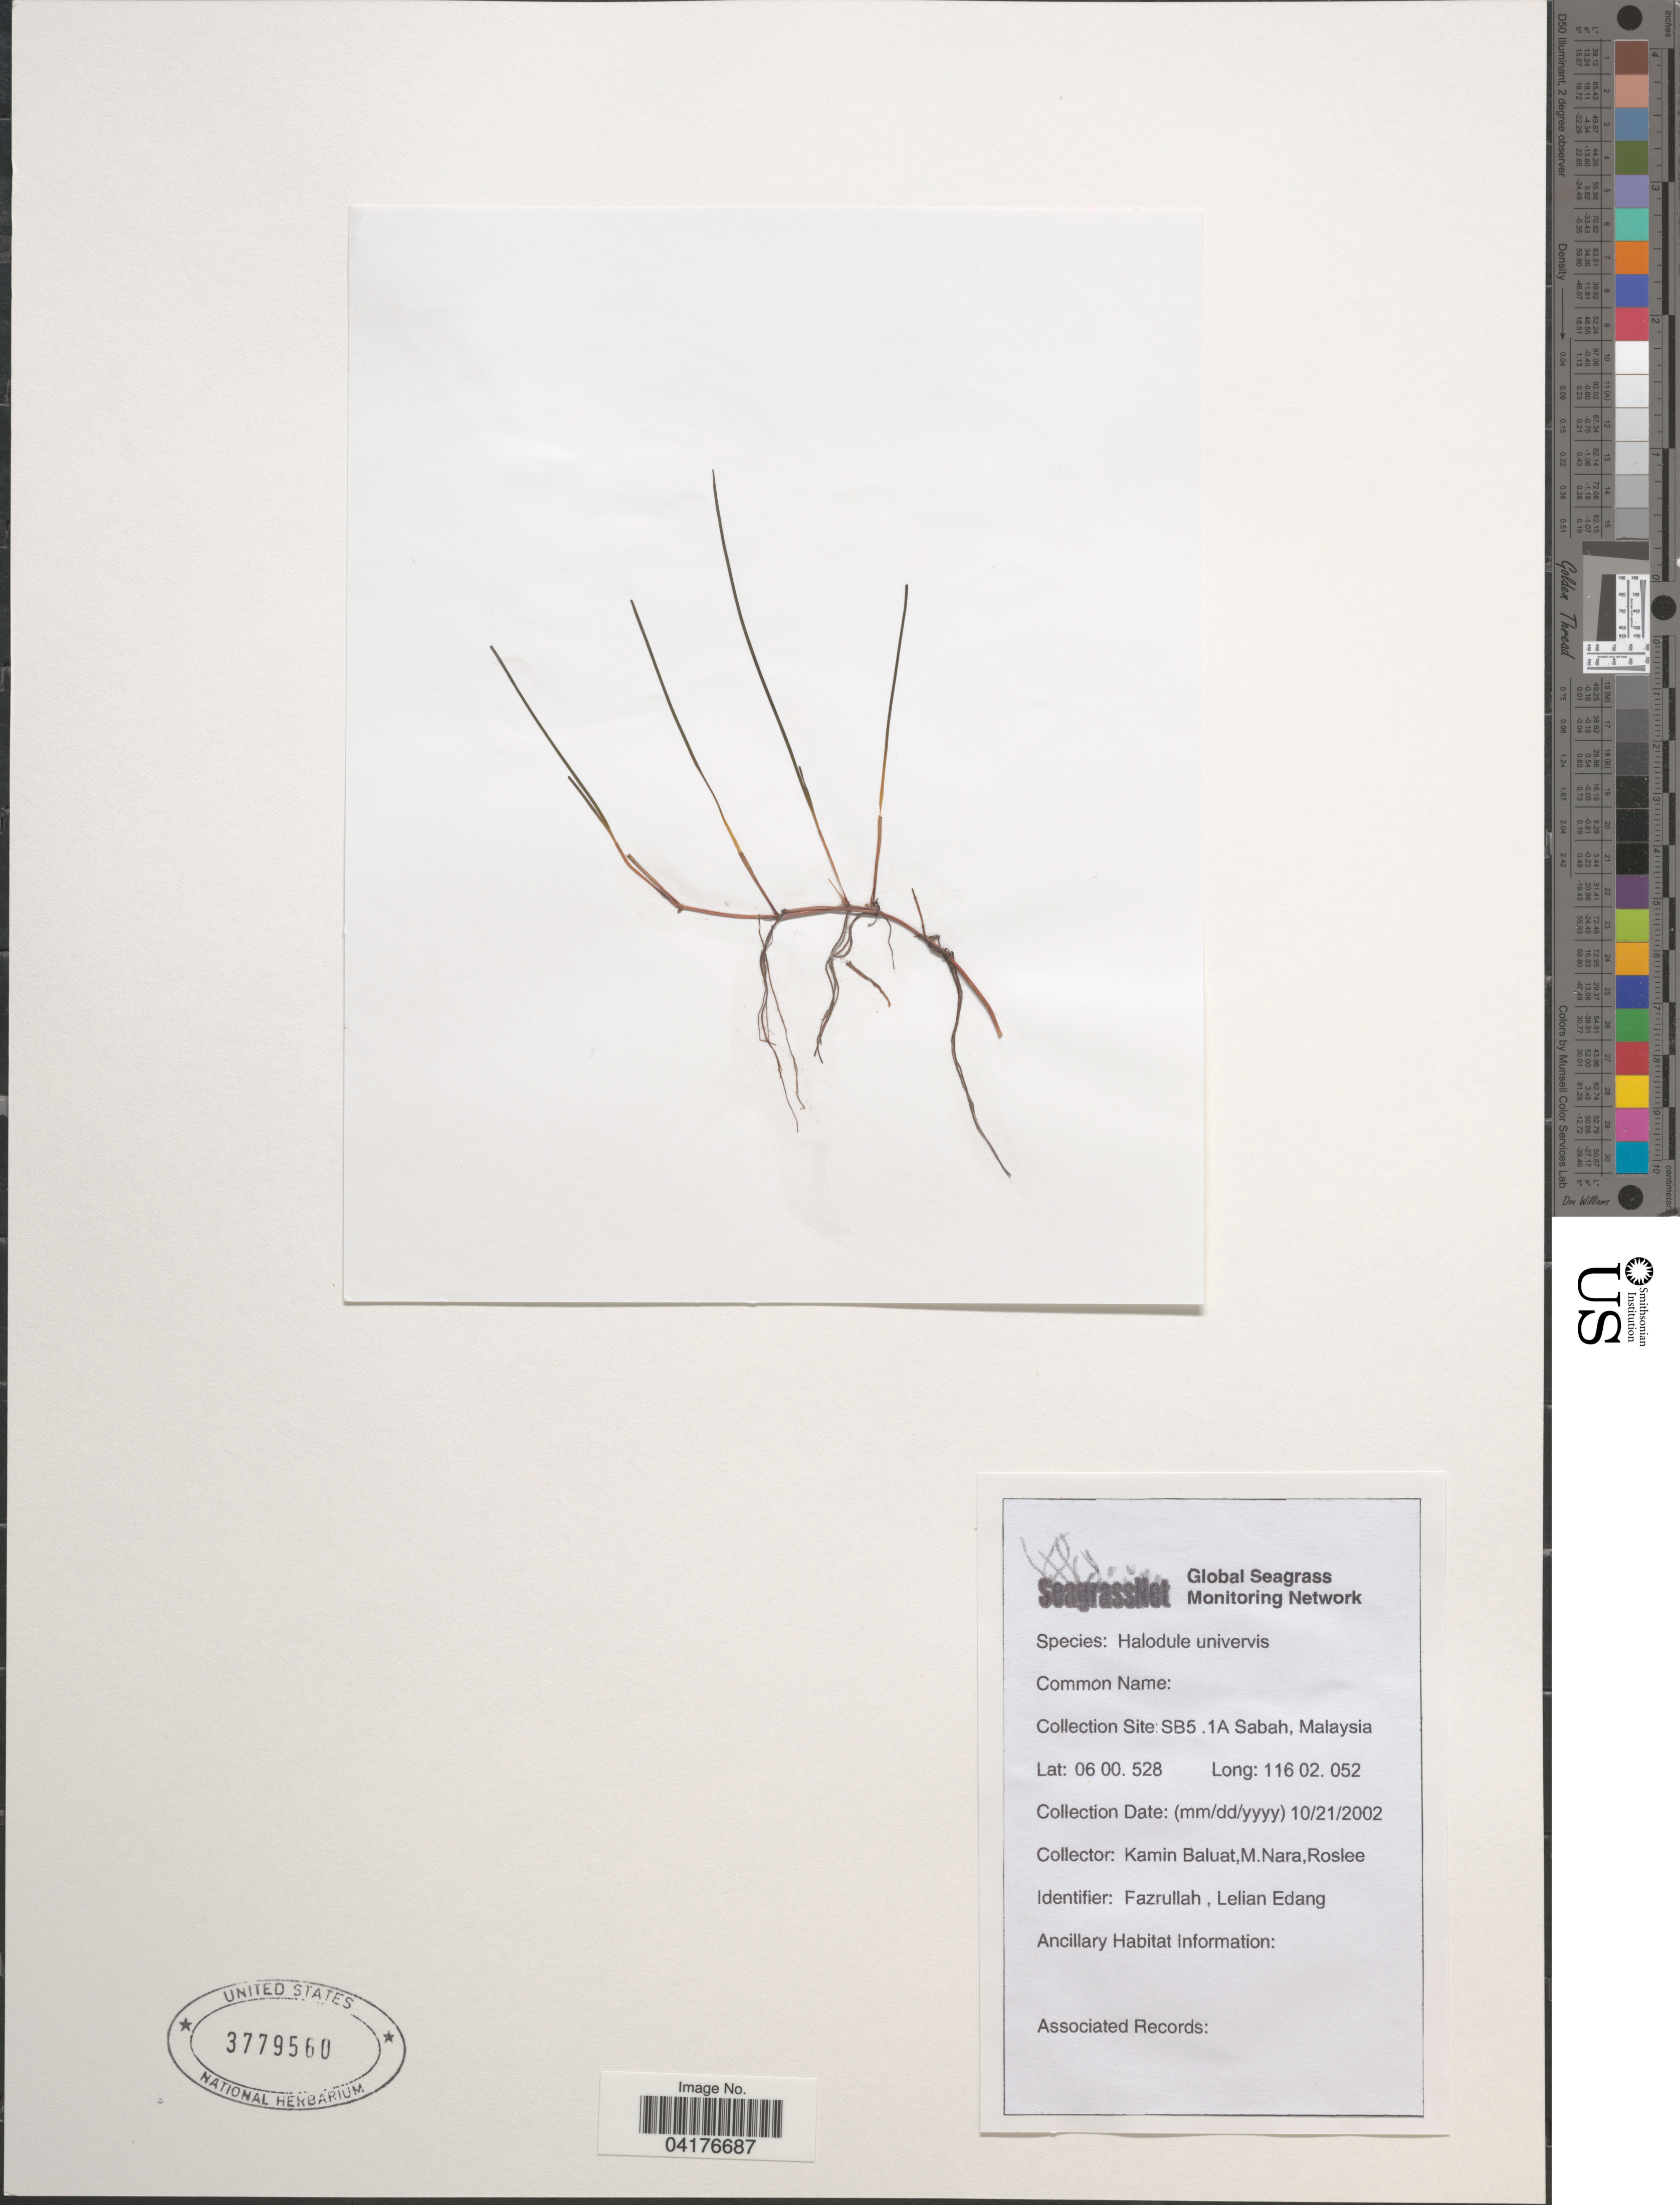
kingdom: Plantae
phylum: Tracheophyta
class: Liliopsida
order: Alismatales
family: Cymodoceaceae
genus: Halodule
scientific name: Halodule uninervis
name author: (Forssk.) Asch.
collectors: K. Baluat, M. Nara & Roslee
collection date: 2002-10-21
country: Malaysia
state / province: Sabah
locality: SB5.1A.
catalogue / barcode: US 3779560